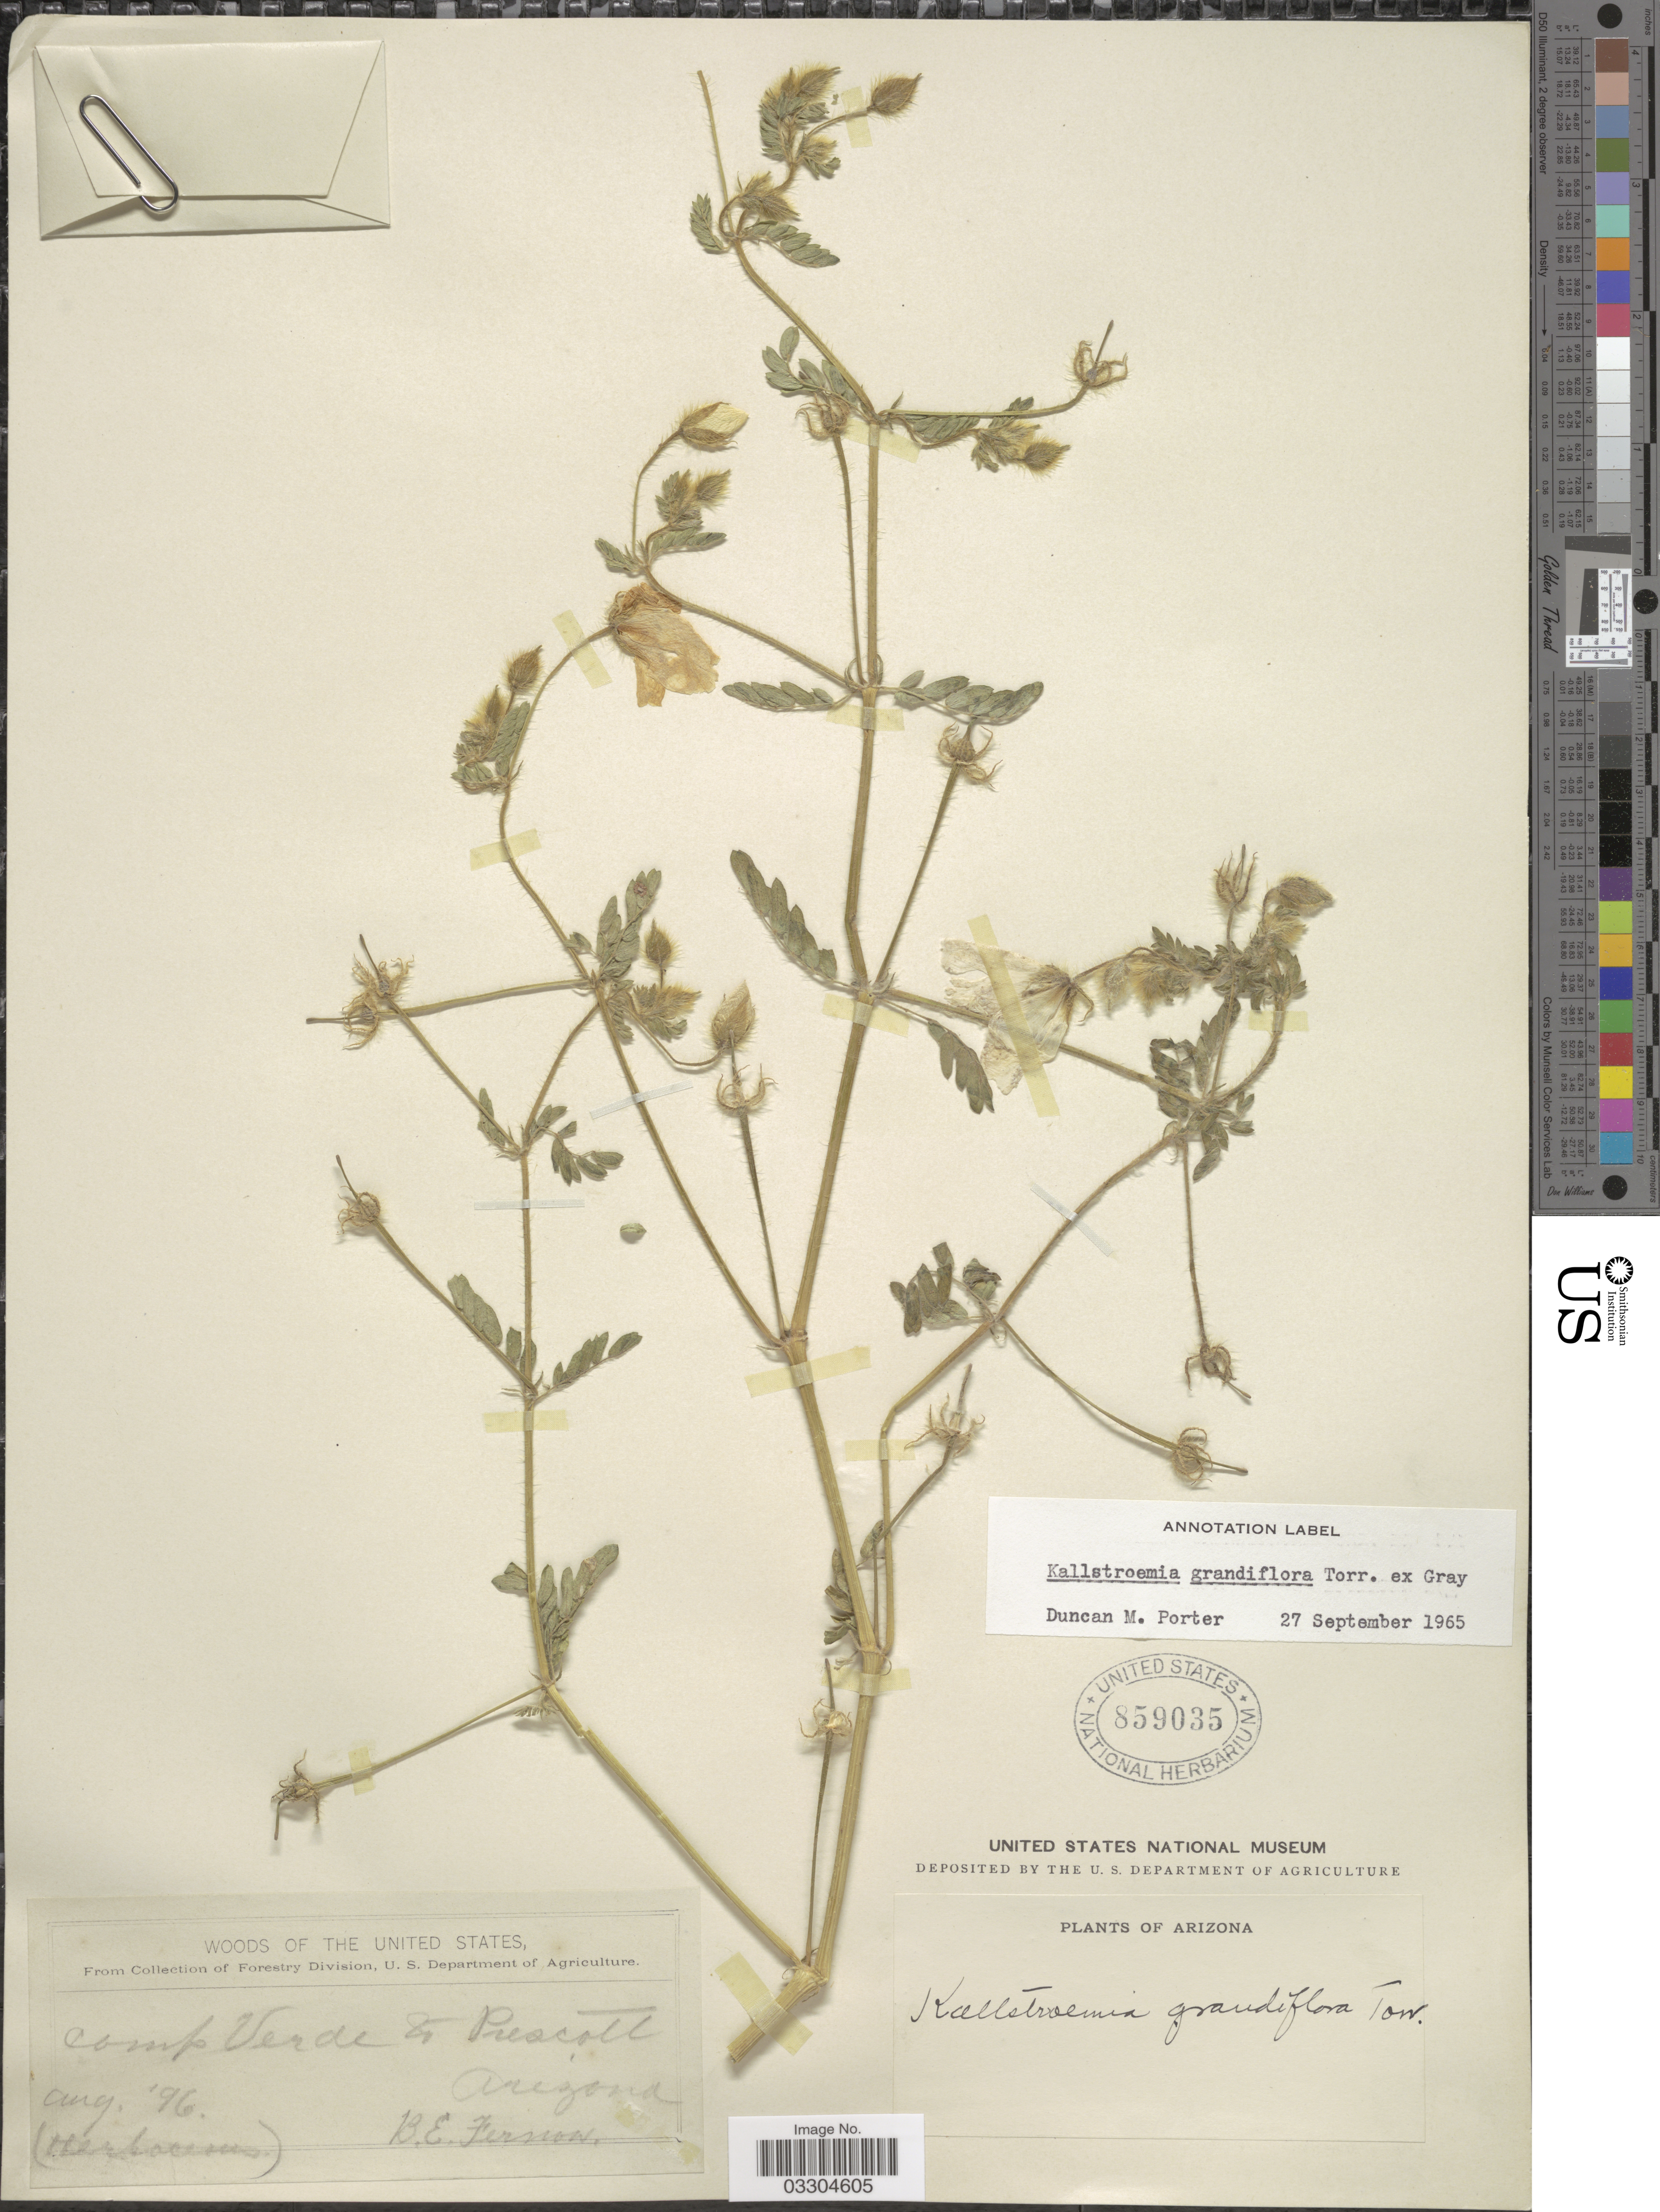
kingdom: Plantae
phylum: Tracheophyta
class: Magnoliopsida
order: Zygophyllales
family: Zygophyllaceae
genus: Kallstroemia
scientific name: Kallstroemia grandiflora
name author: Torr. ex A. Gray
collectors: B. Fernow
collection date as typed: Transcribed d/m/y: /8/96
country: United States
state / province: Arizona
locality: Camp Verde to Prescott.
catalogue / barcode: US 859035